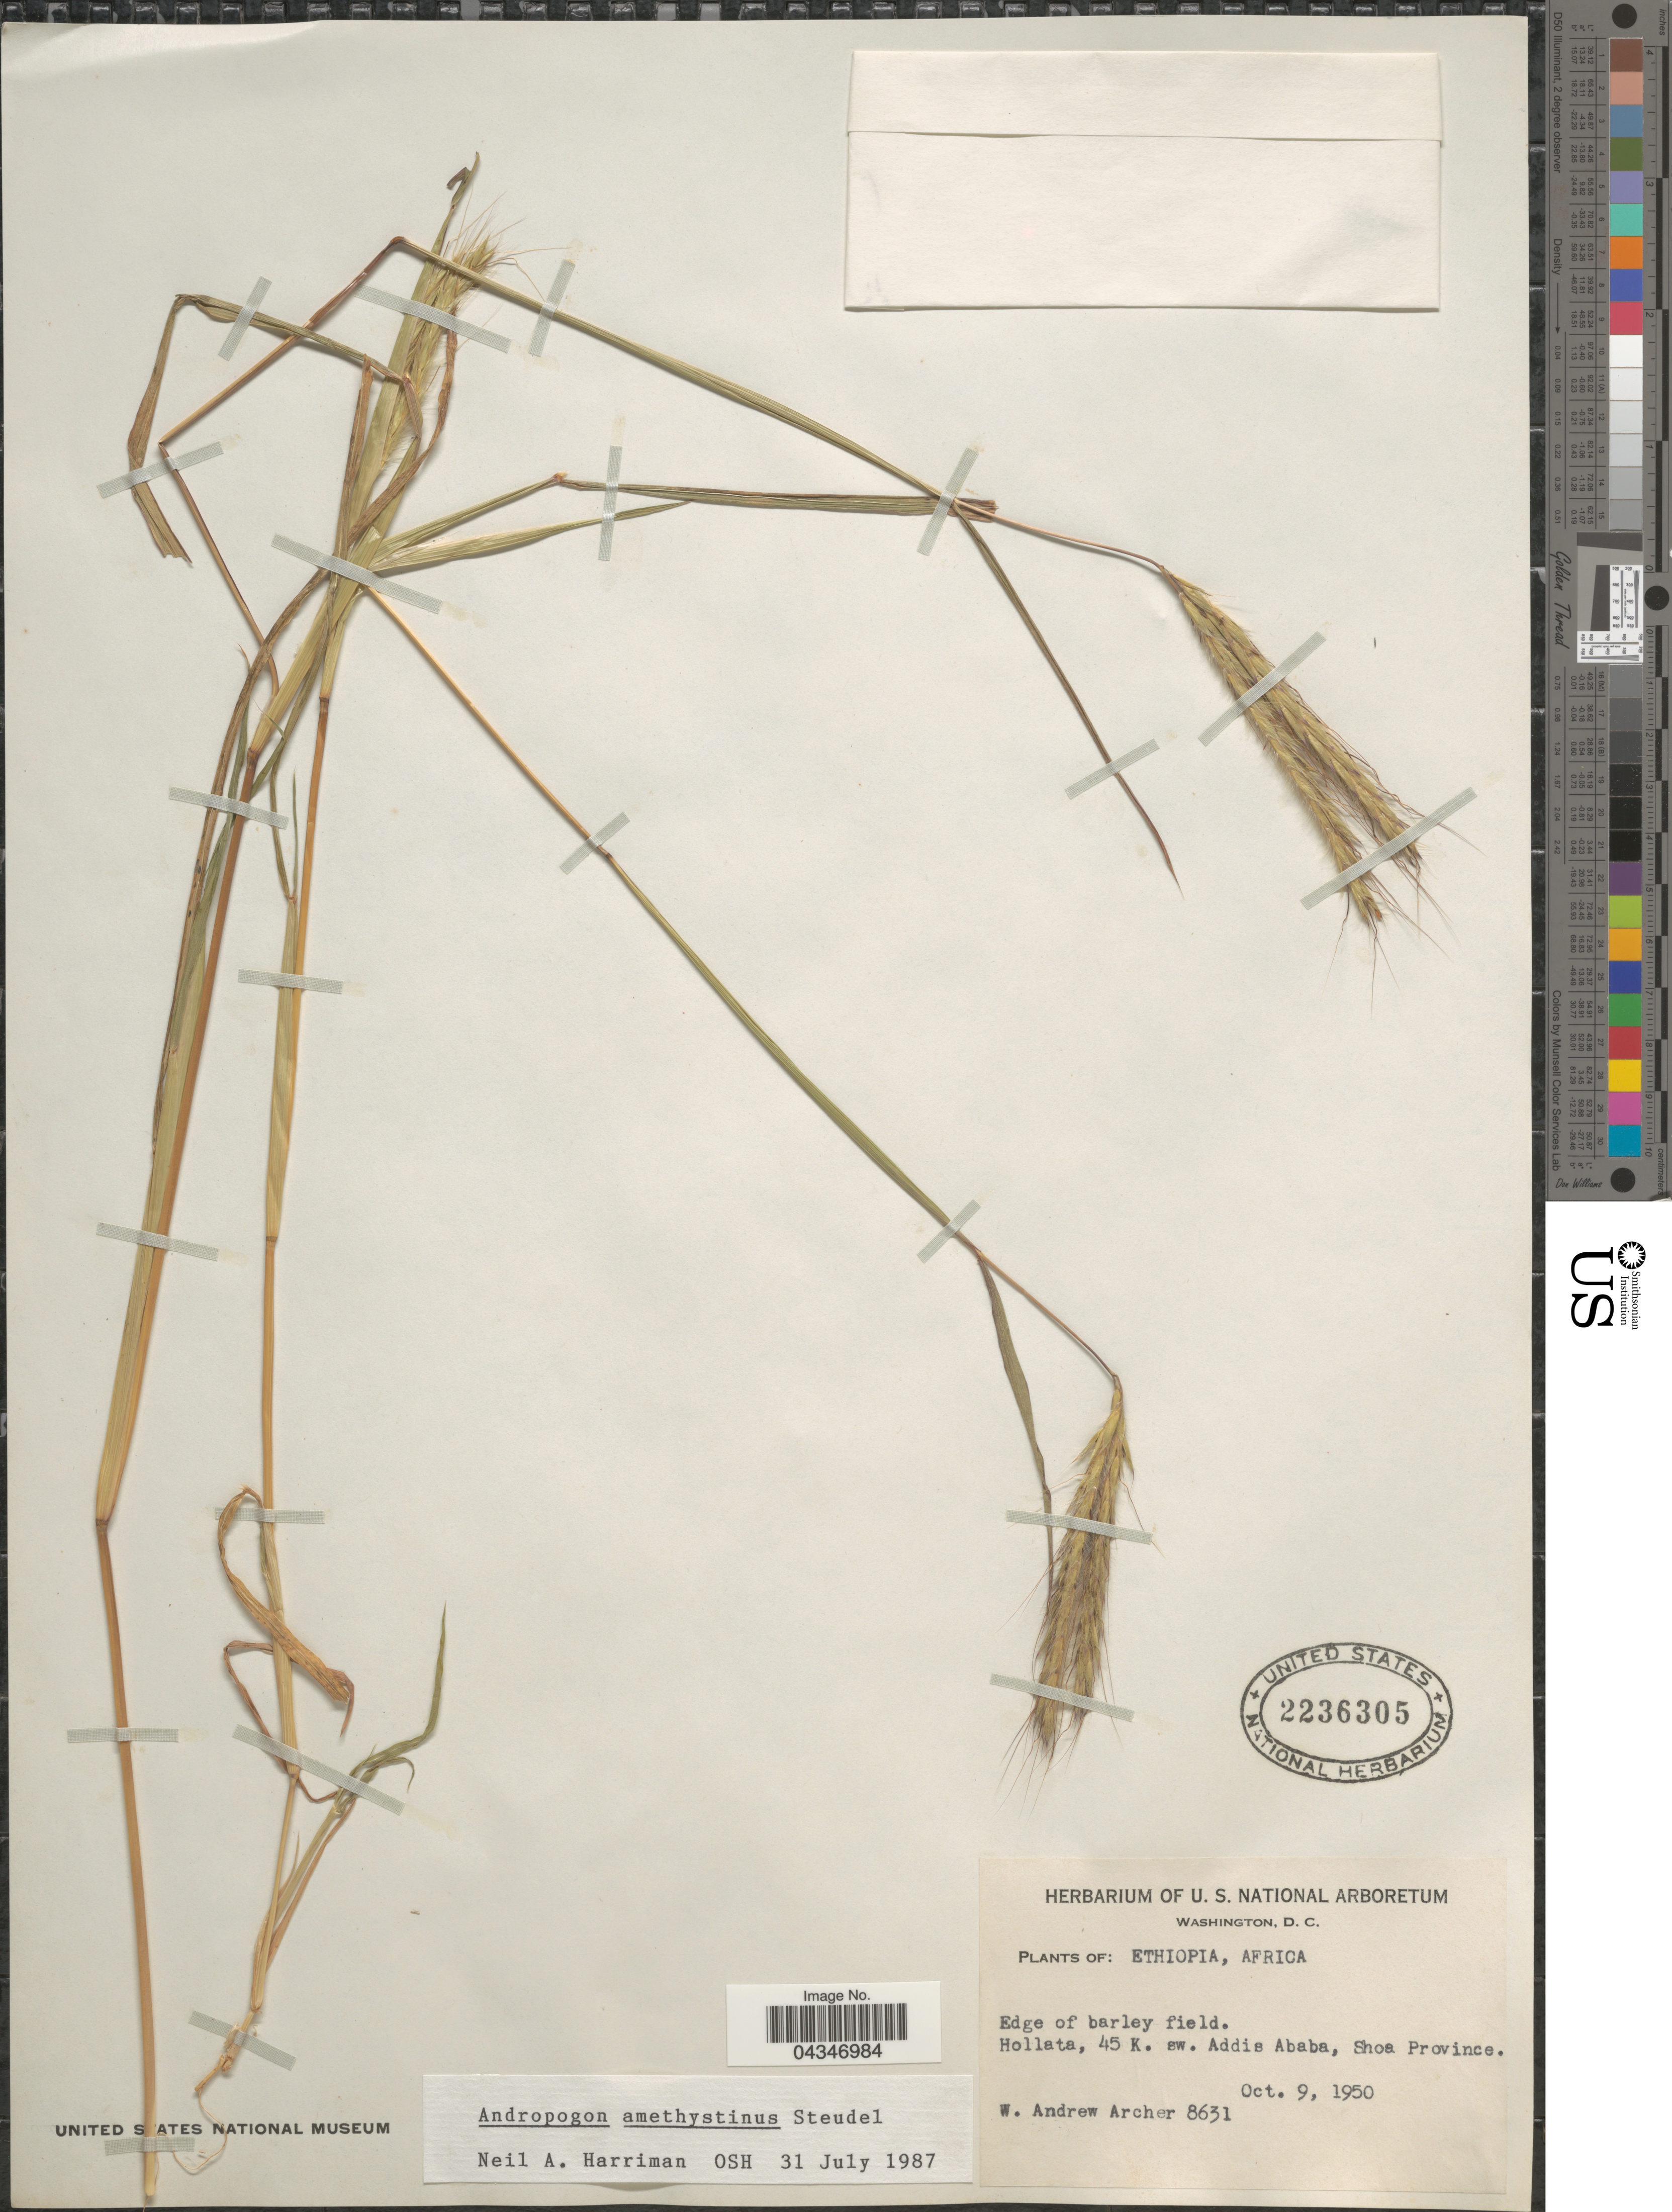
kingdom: Plantae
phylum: Tracheophyta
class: Liliopsida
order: Poales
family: Poaceae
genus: Andropogon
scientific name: Andropogon amethystinus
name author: Steud.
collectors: W. A. Archer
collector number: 8631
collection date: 1950-10-09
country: Ethiopia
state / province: Addis Ababa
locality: Edge of barley field. Hollata, 45 K. sw. Addis Ababa, Shoa Province.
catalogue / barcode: US 2236305